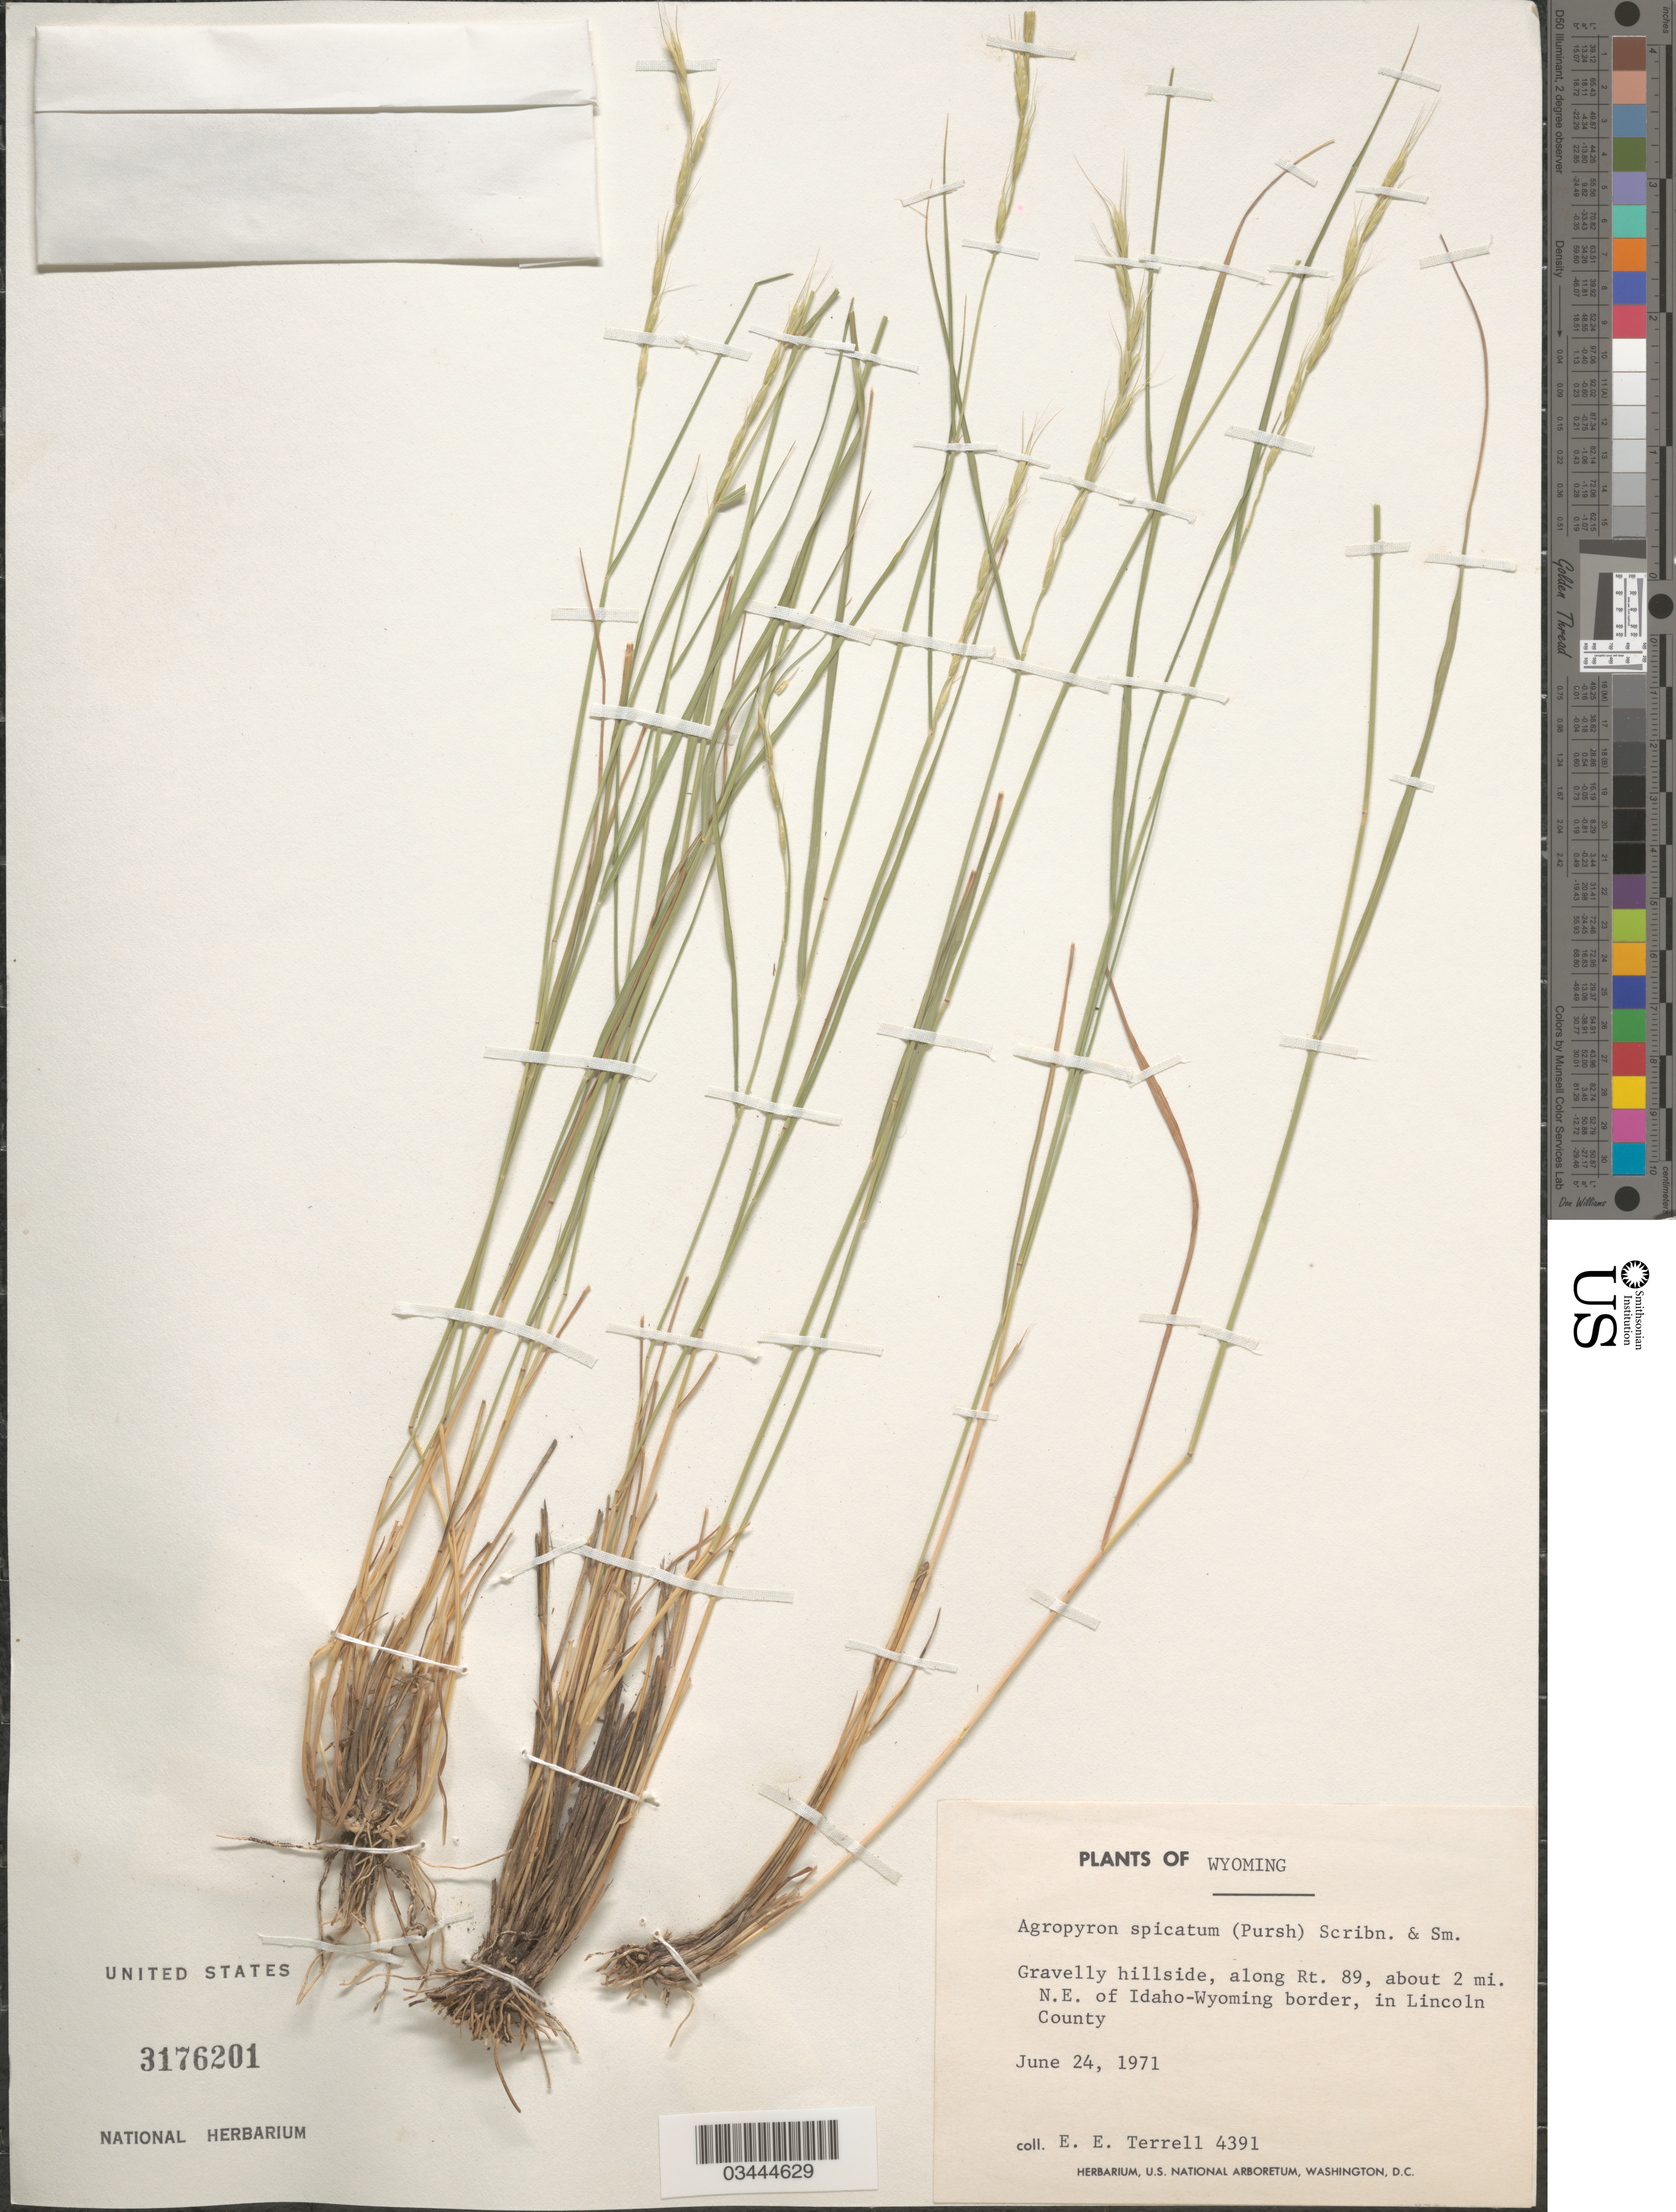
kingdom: Plantae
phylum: Tracheophyta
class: Liliopsida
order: Poales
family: Poaceae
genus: Pseudoroegneria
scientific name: Pseudoroegneria spicata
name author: (Pursh) Á. Löve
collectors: E. E. Terrell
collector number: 4391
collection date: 1971-06-24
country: United States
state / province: Wyoming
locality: Gravelly hillside, along Rt. 89, about 2 mi. N.E. of Idaho-Wyoming border, in Lincoln County.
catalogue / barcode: US 3176201